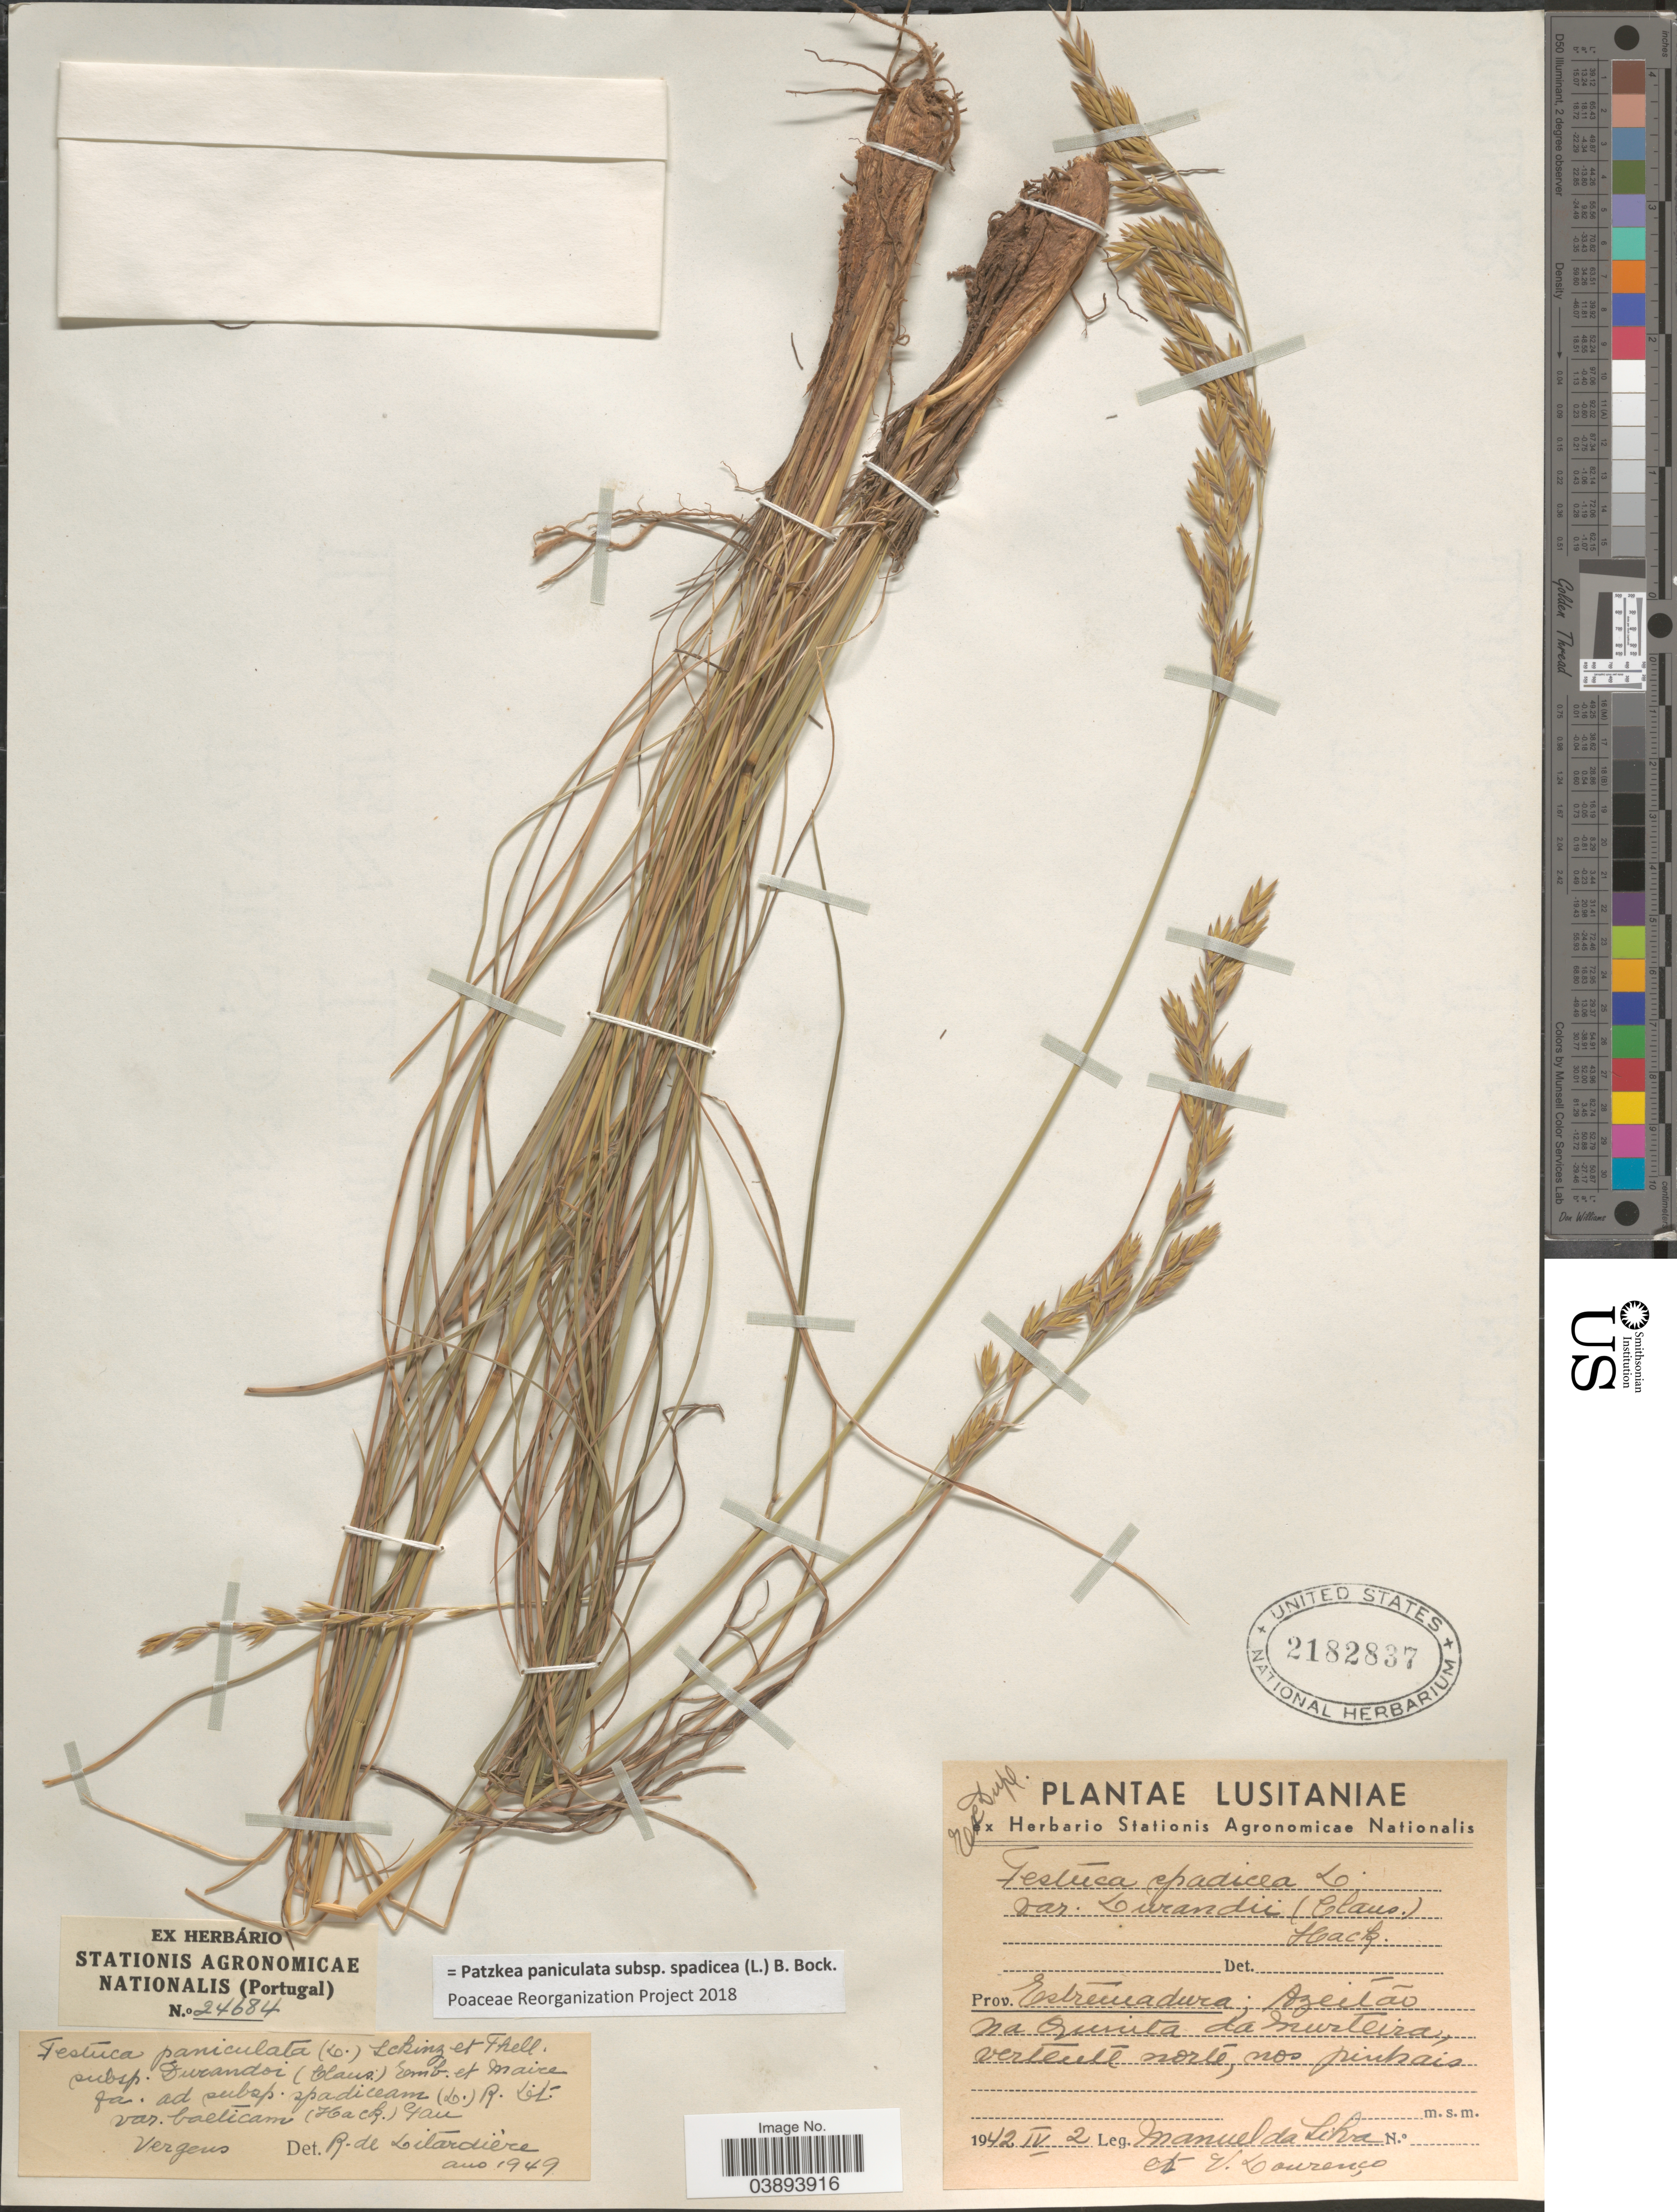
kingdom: Plantae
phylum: Tracheophyta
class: Liliopsida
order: Poales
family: Poaceae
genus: Patzkea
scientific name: Patzkea paniculata subsp. spadicea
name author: (L.) G. H. Loos & B. Bock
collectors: M. Silva & V. Lourenço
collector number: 24684 ?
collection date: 1942-04-02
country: Portugal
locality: Lusitaniae. Prov. Extremadura; Azeitão na Quinta da Murteira, vertente norte, nos pinhais.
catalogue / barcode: US 2182837